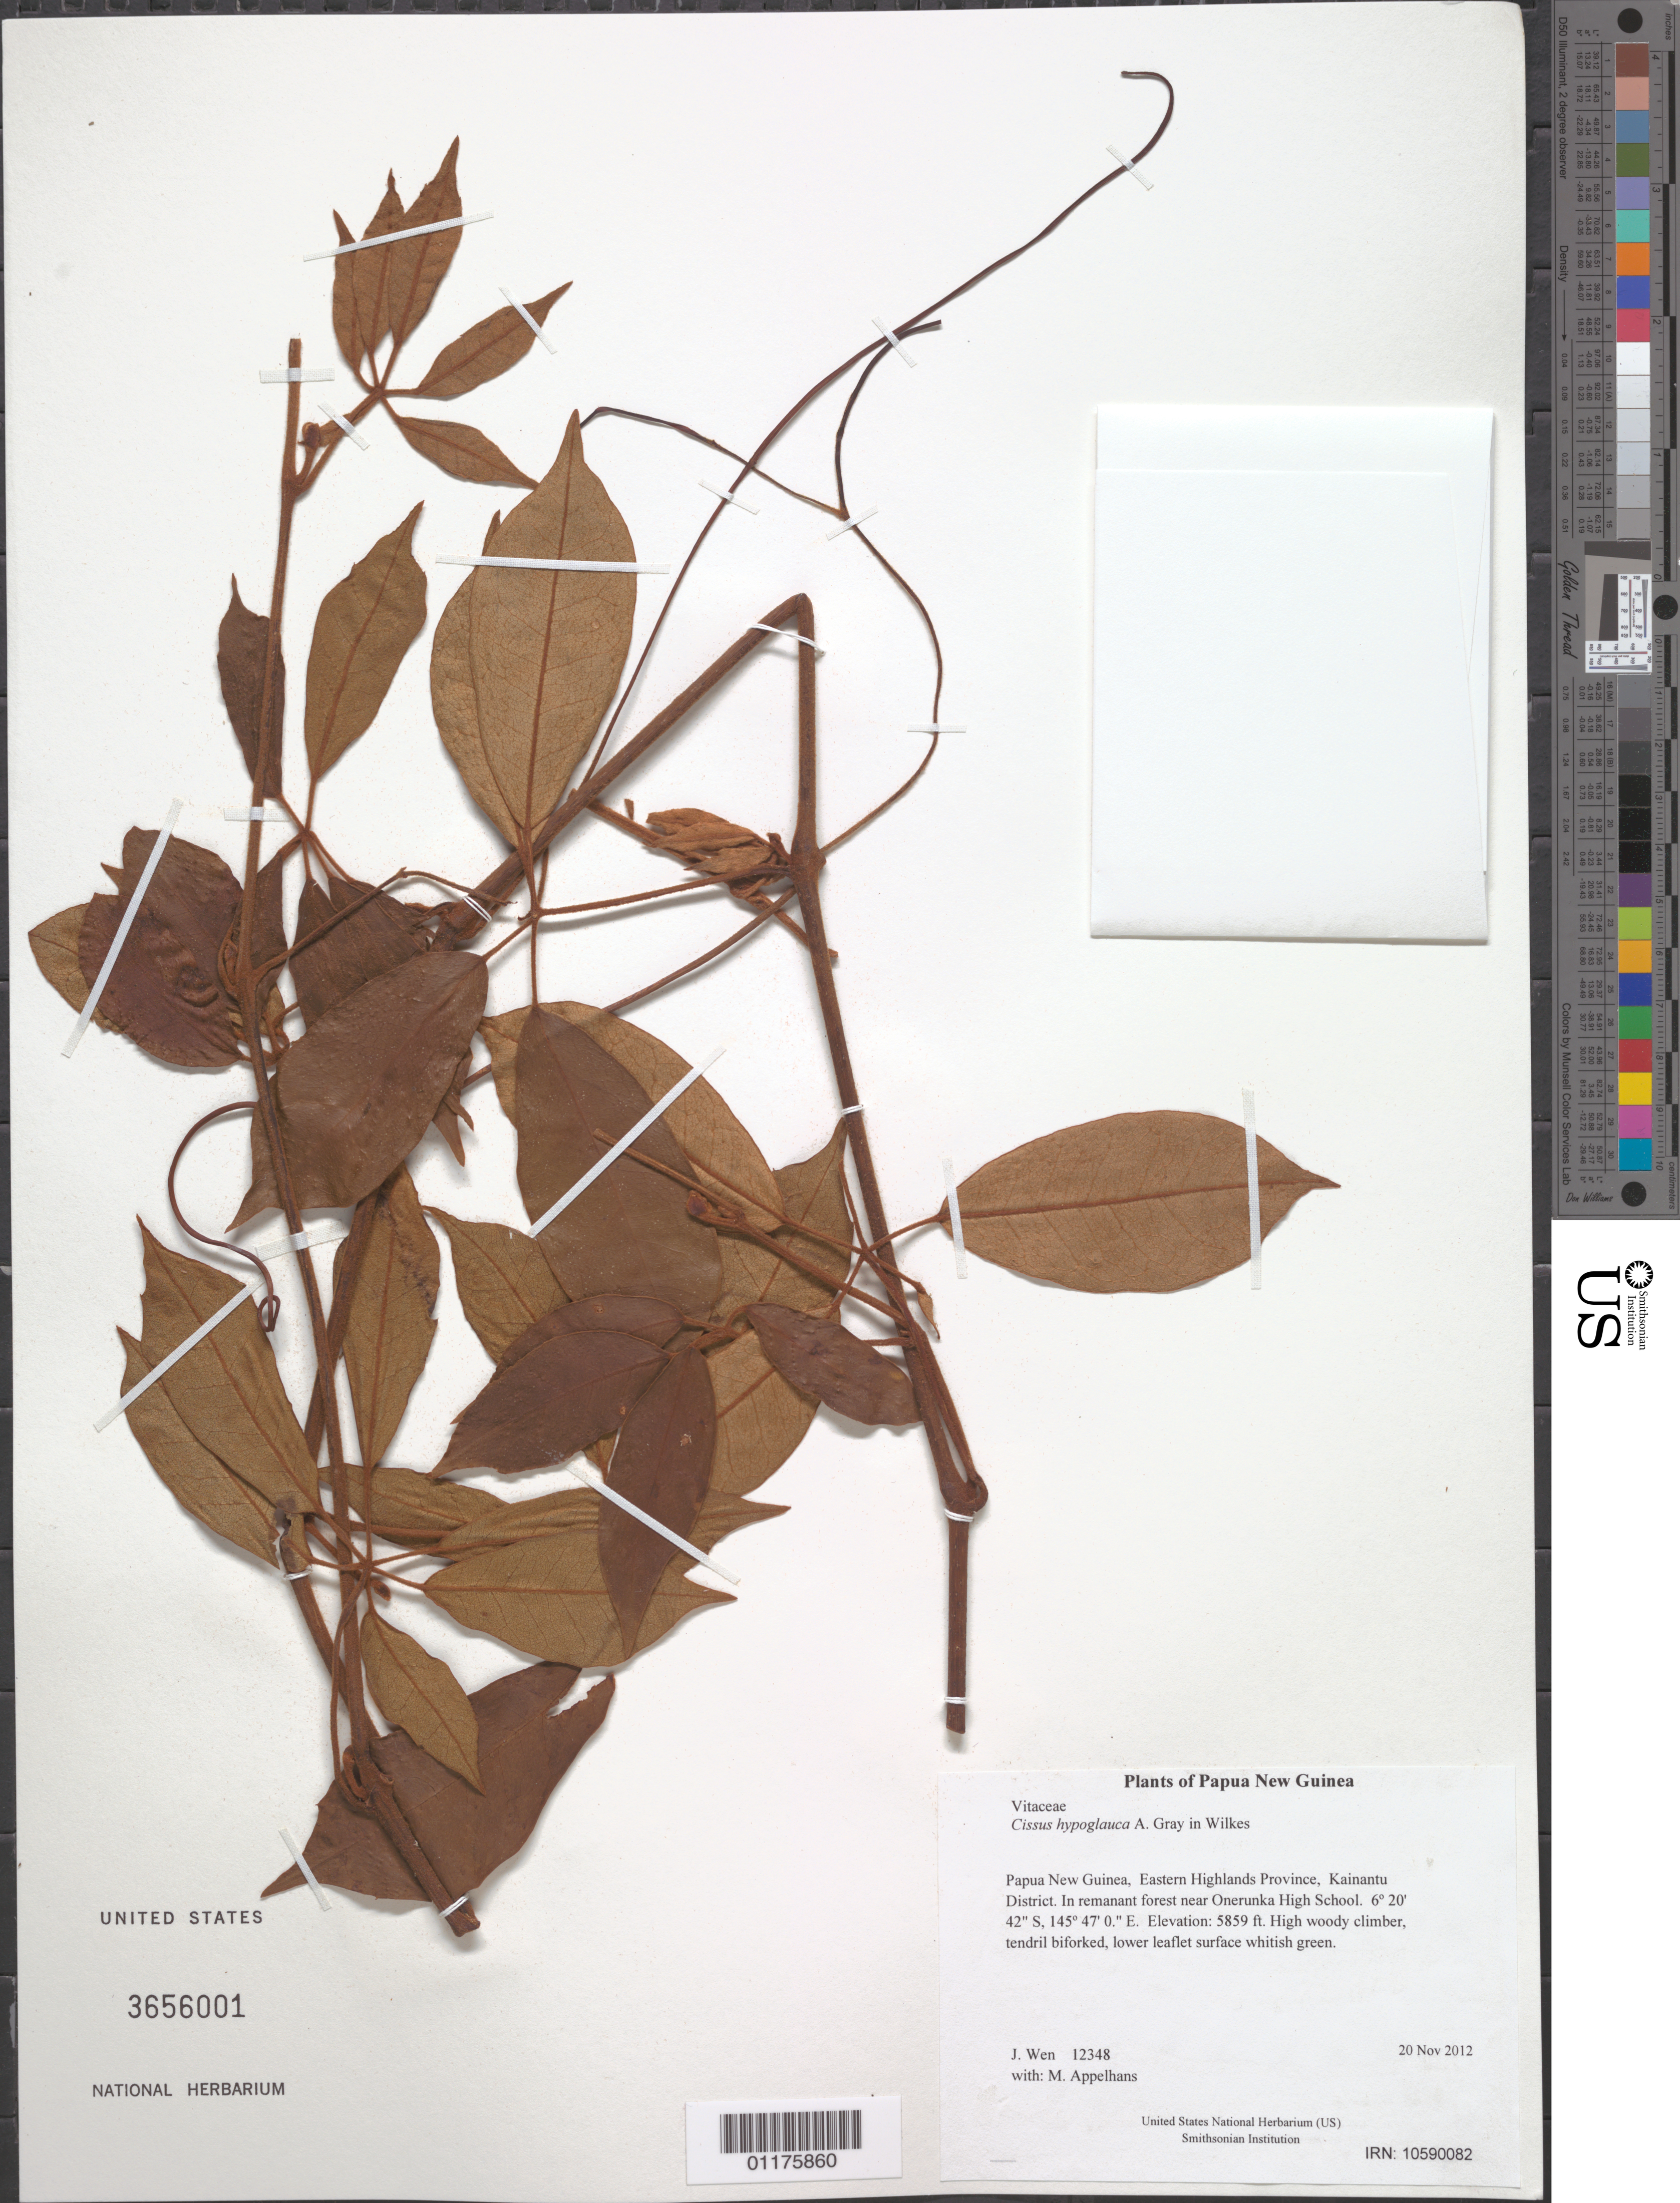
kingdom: Plantae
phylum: Tracheophyta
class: Magnoliopsida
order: Vitales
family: Vitaceae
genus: Cissus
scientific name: Cissus hypoglauca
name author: A. Gray in Wilkes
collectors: M. Appelhans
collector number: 12348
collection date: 2012-11-20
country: Papua New Guinea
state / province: Eastern Highlands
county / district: Kainantu District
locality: In remanant forest near Onerunka High School.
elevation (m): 1786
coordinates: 06 20.707 S, 145 47.004 E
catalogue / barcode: US 3656001